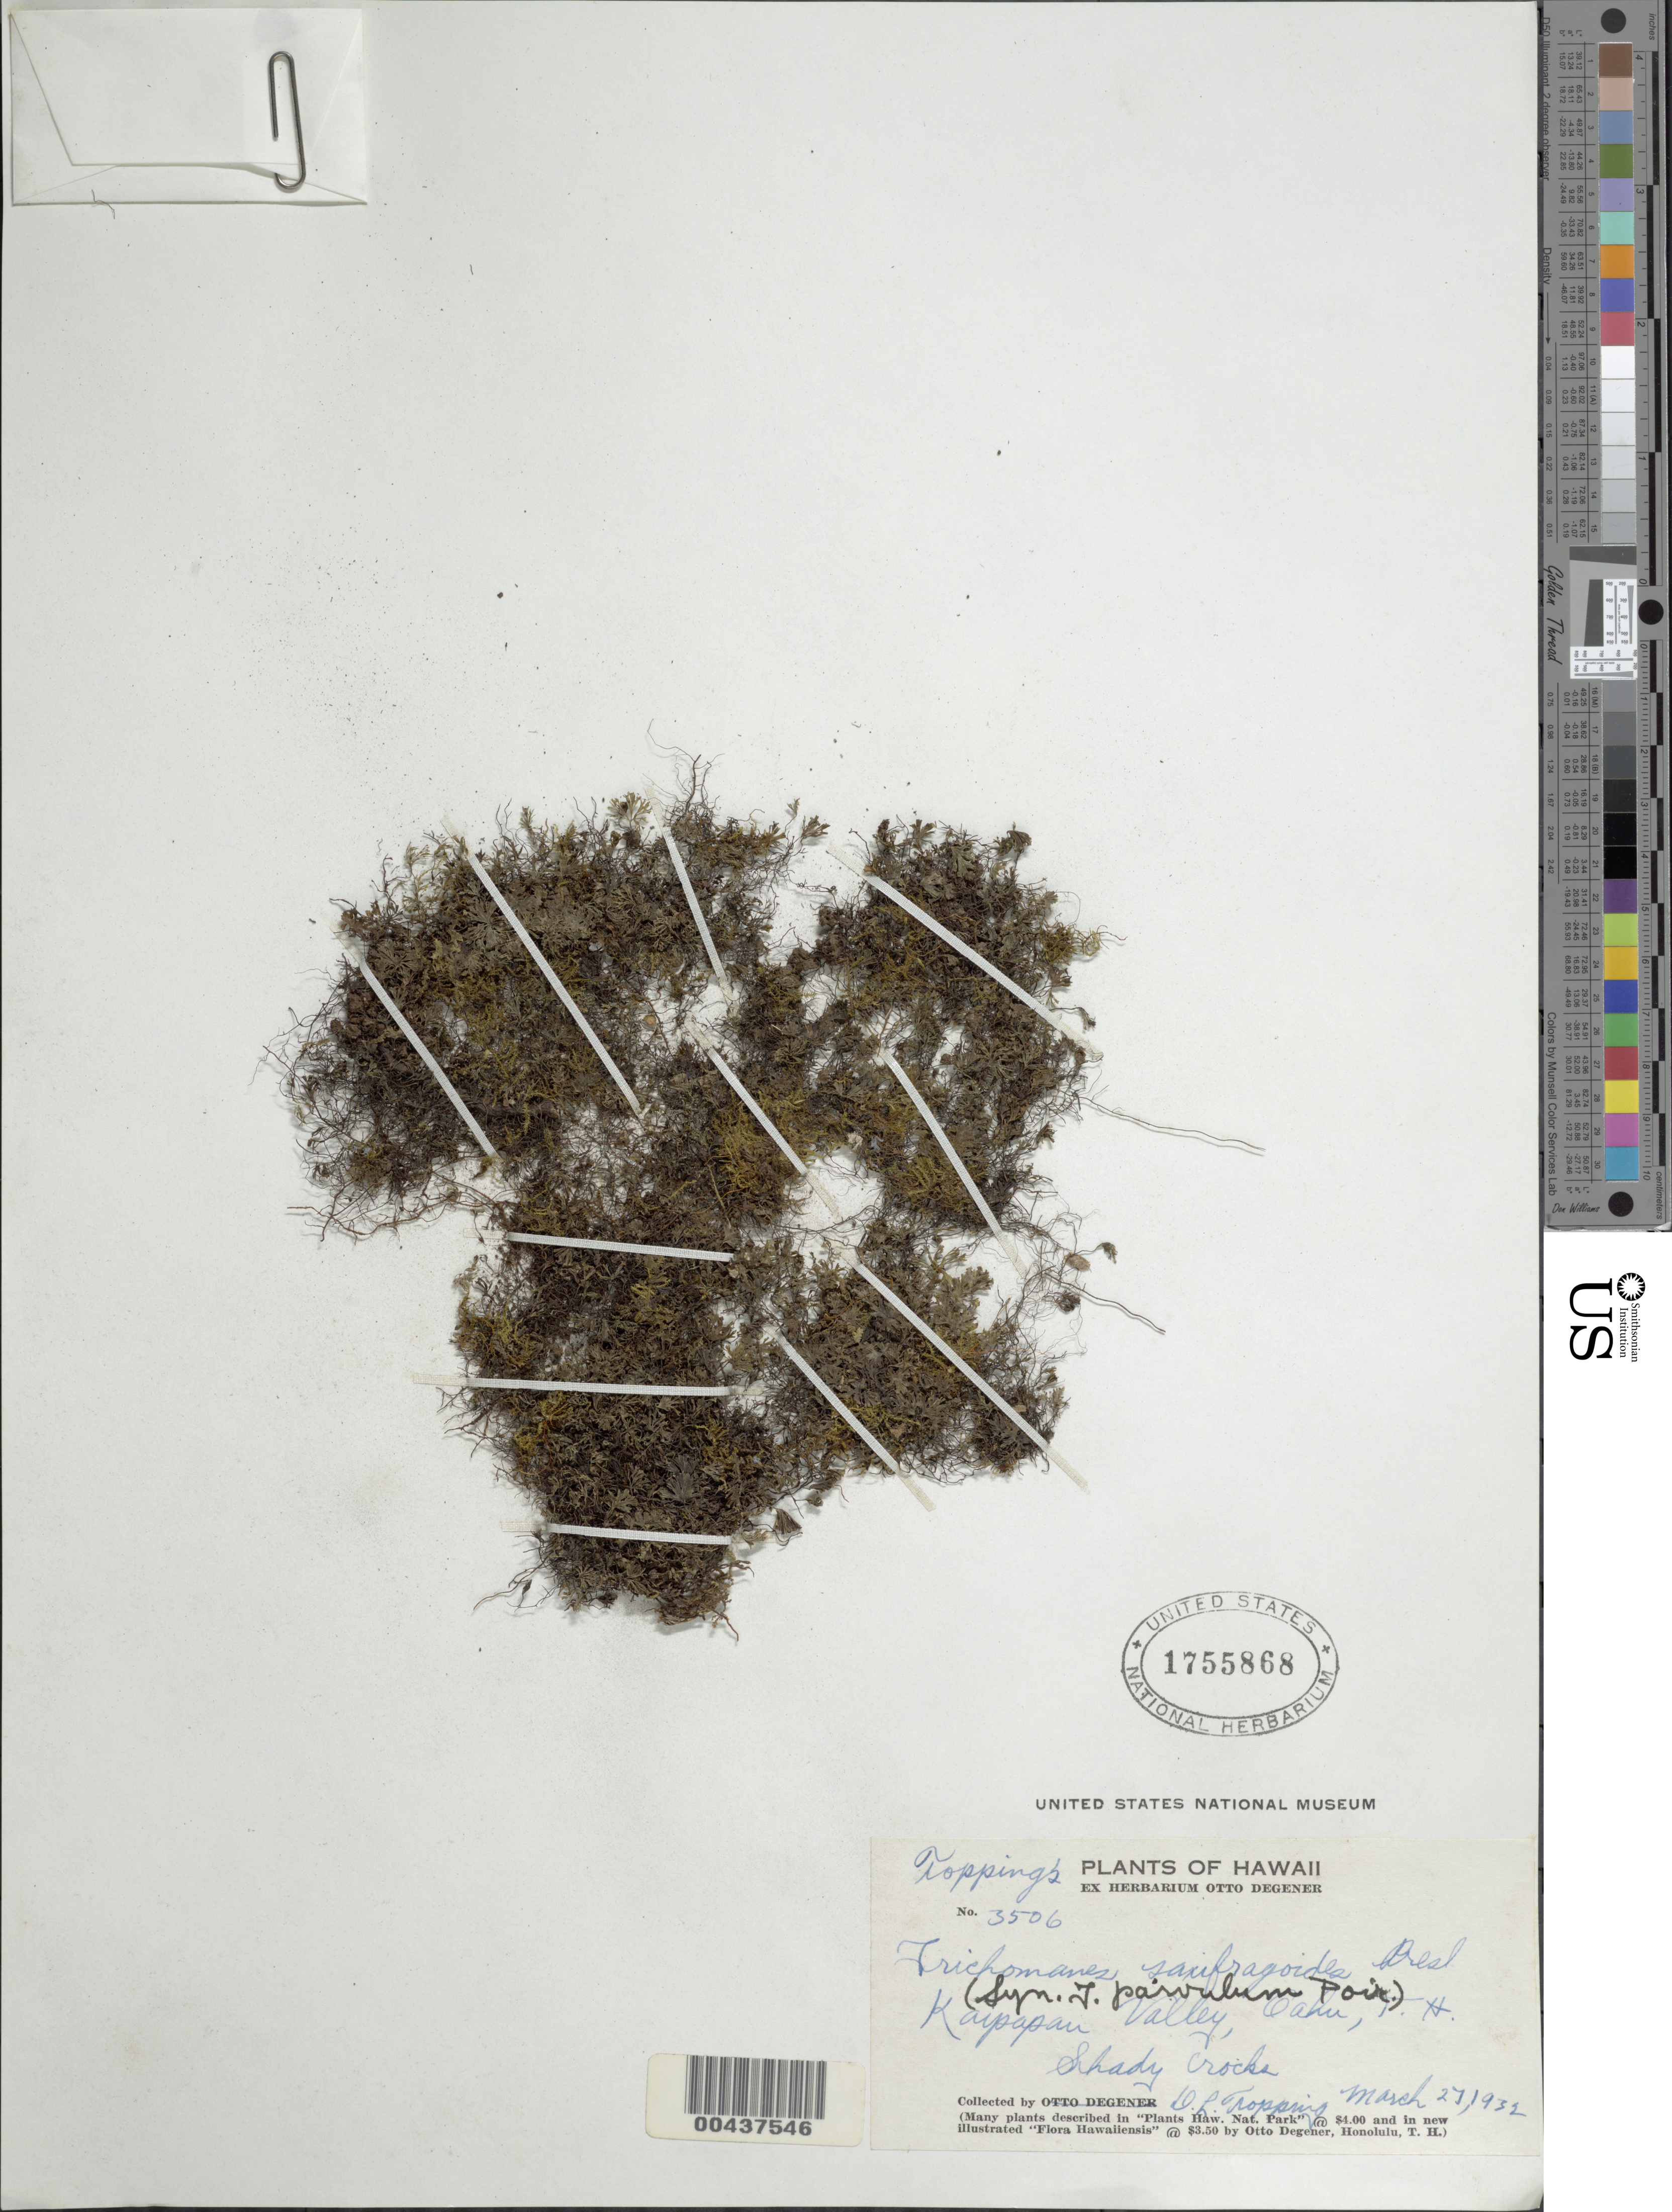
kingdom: Plantae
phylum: Tracheophyta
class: Polypodiopsida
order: Hymenophyllales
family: Hymenophyllaceae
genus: Crepidomanes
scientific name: Crepidomanes minutum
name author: (Blume) K. Iwats.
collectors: O. Degener & D. L. Topping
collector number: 3506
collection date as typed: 27 Mar 1932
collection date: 1932-03-27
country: United States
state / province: Hawaii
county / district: Honolulu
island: Oahu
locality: Kaipapau Valley, Oahu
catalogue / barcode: US 1755868